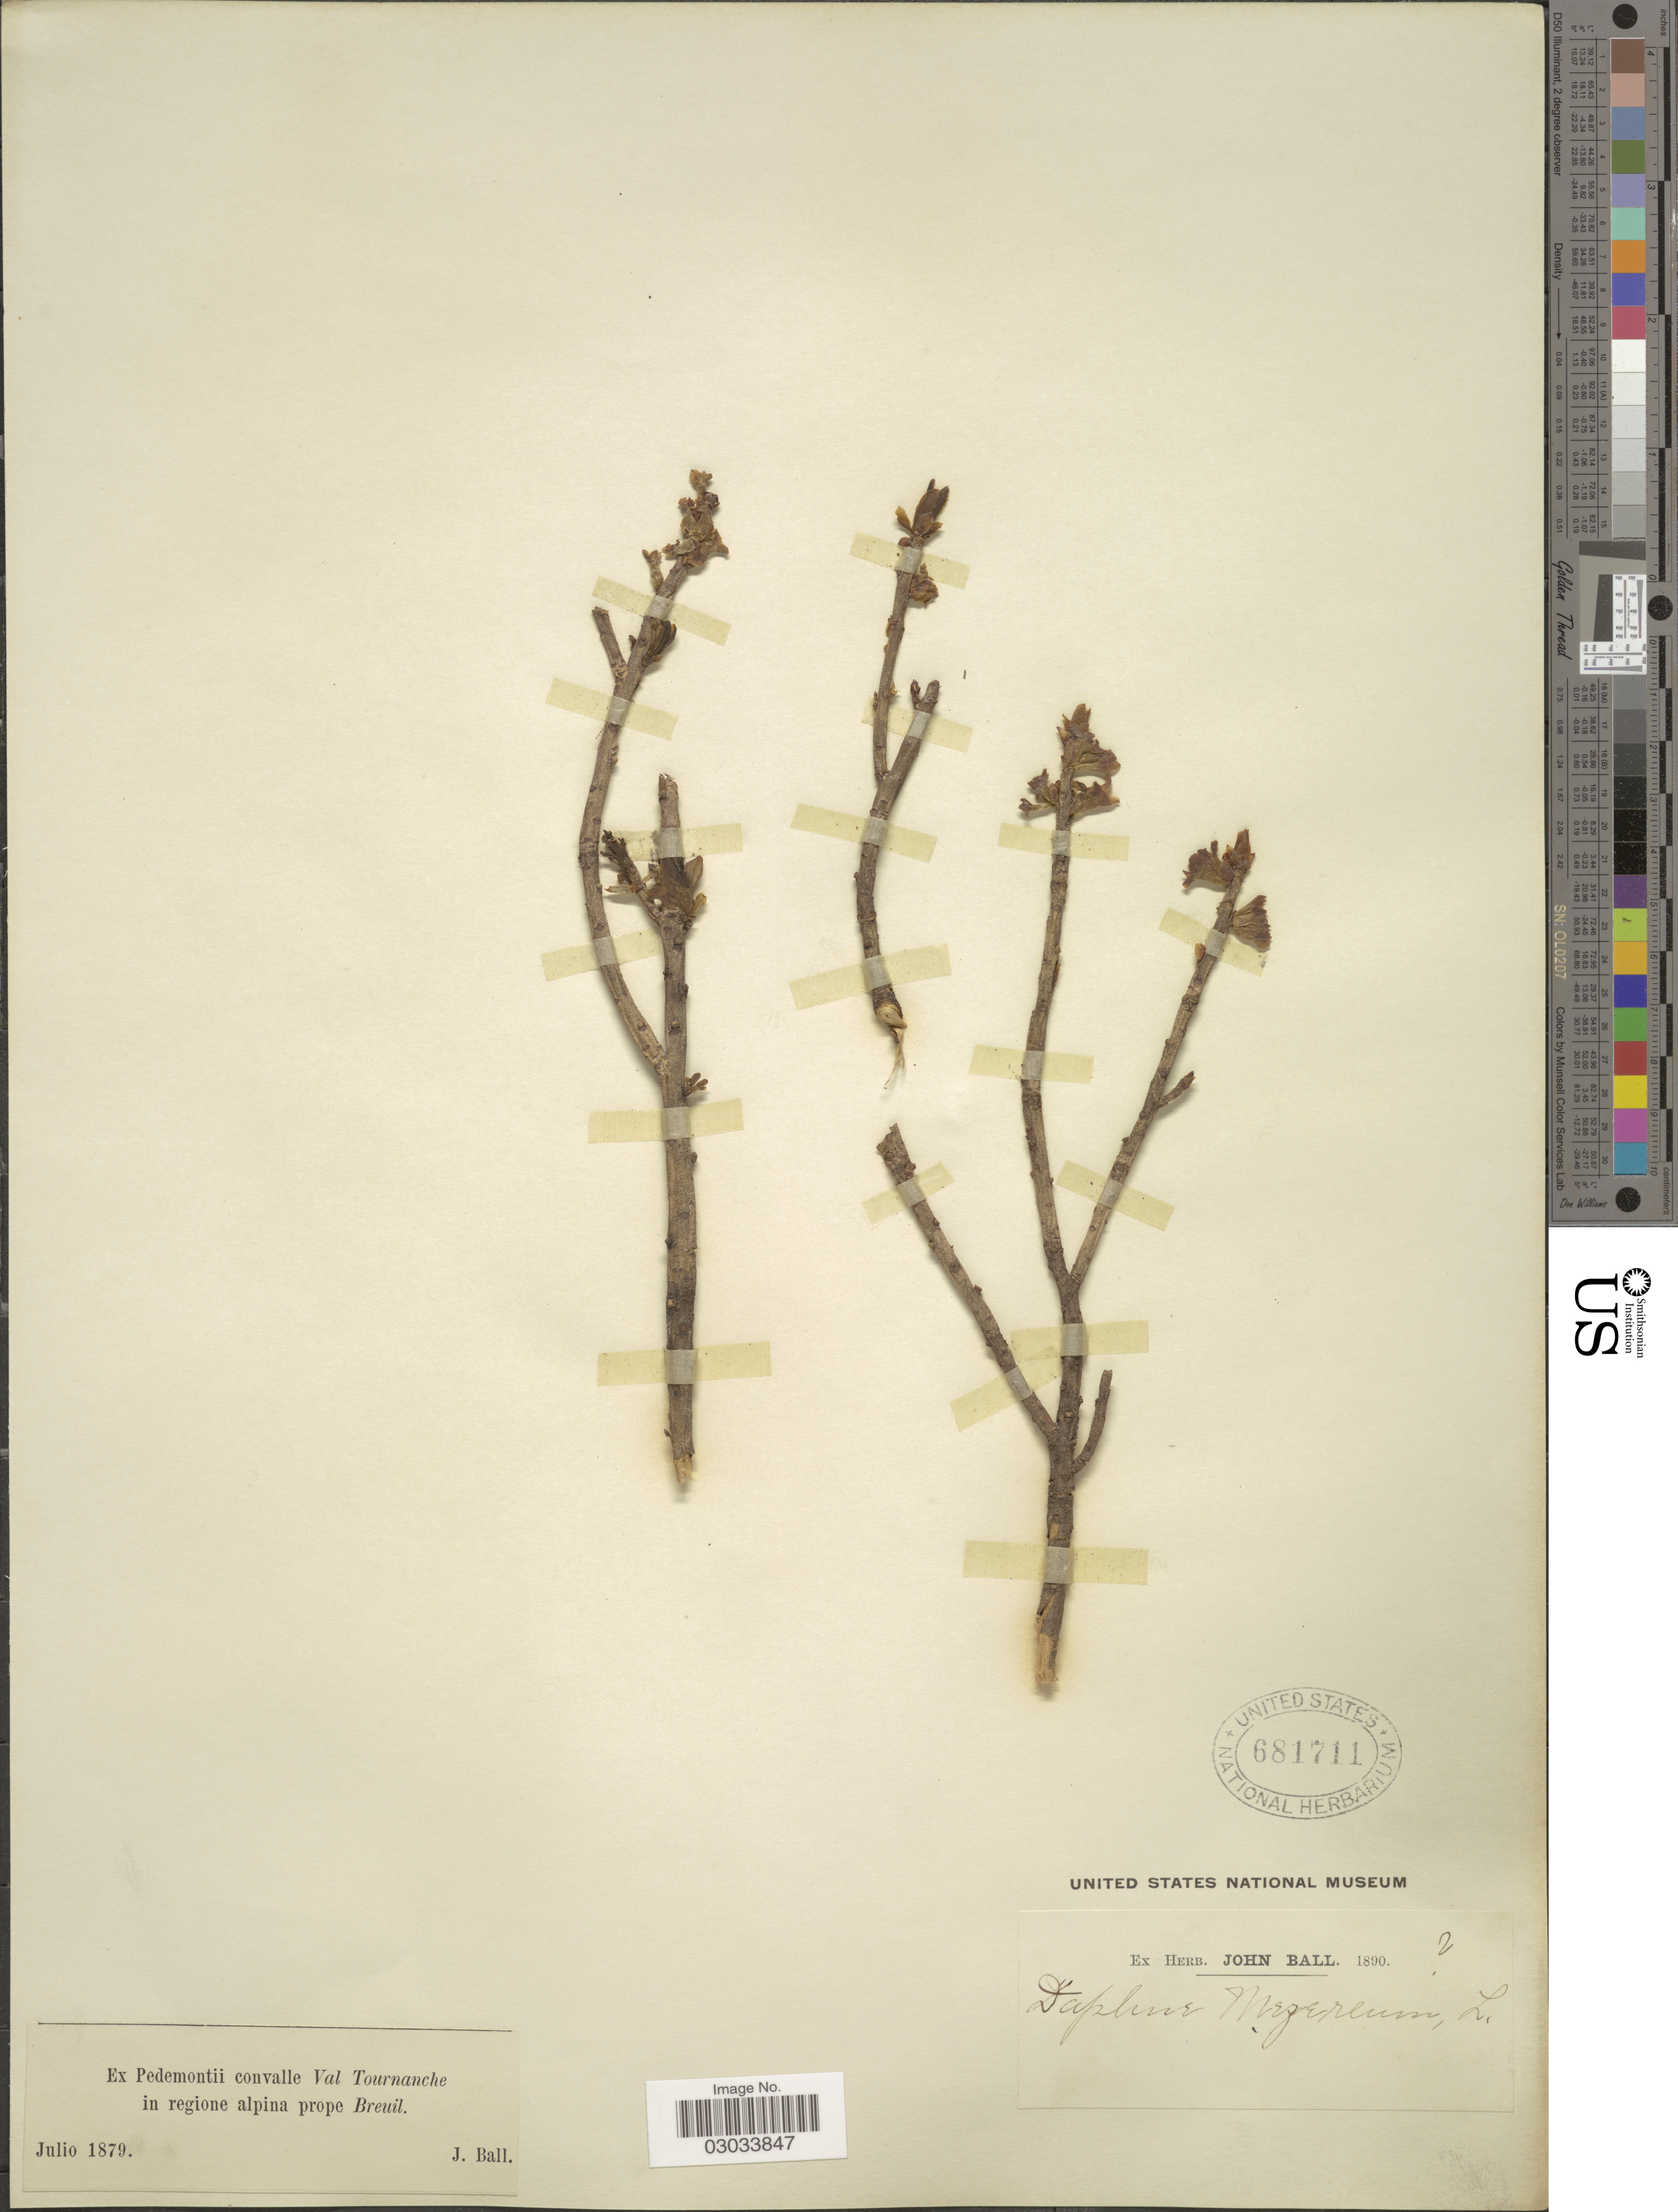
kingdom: Plantae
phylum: Tracheophyta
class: Magnoliopsida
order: Malvales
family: Thymelaeaceae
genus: Daphne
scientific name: Daphne mezereum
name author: L.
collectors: J. Ball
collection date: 1879-07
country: Italy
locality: Ex Pedemontii convalle Val Tournanche in regione alpina prope Breuil.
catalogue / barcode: US 681711